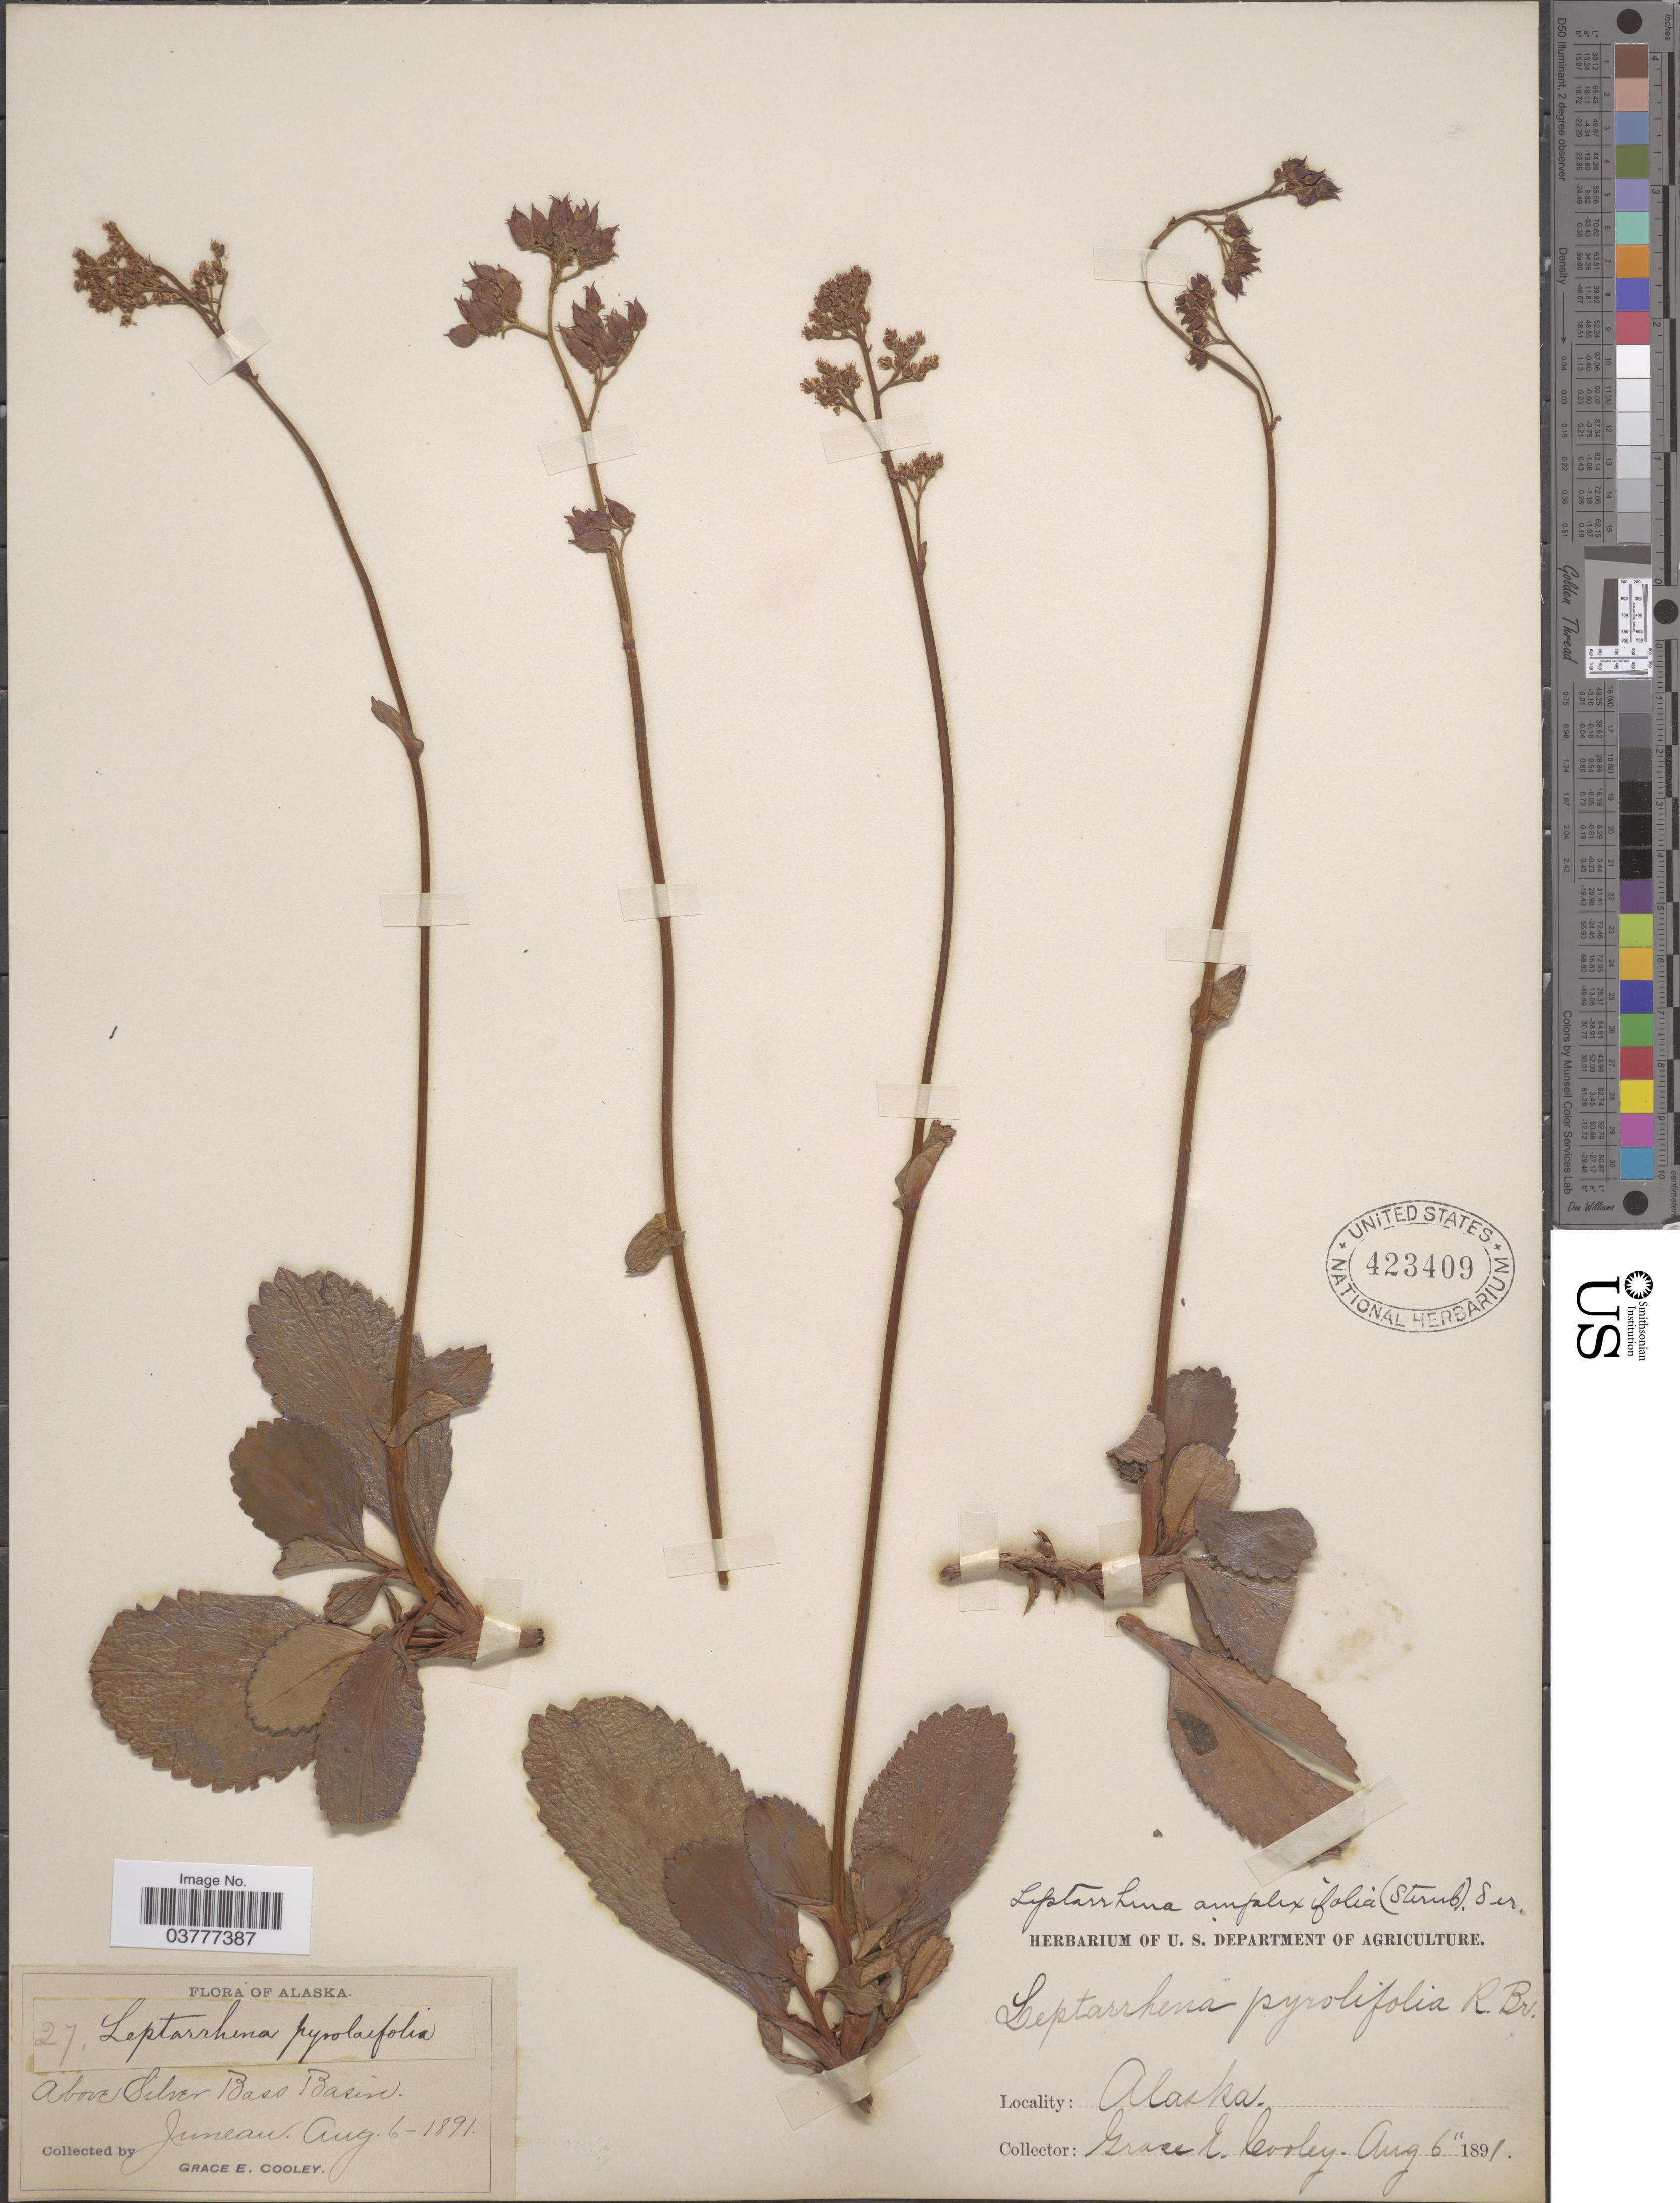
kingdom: Plantae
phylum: Tracheophyta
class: Magnoliopsida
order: Saxifragales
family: Saxifragaceae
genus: Leptarrhena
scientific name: Leptarrhena pyrolifolia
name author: (D. Don) Ser.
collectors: G. E. Cooley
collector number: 27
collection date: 1891-08-06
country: United States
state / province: Alaska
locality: Above Silver Bass Basin. Juneau.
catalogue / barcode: US 423409